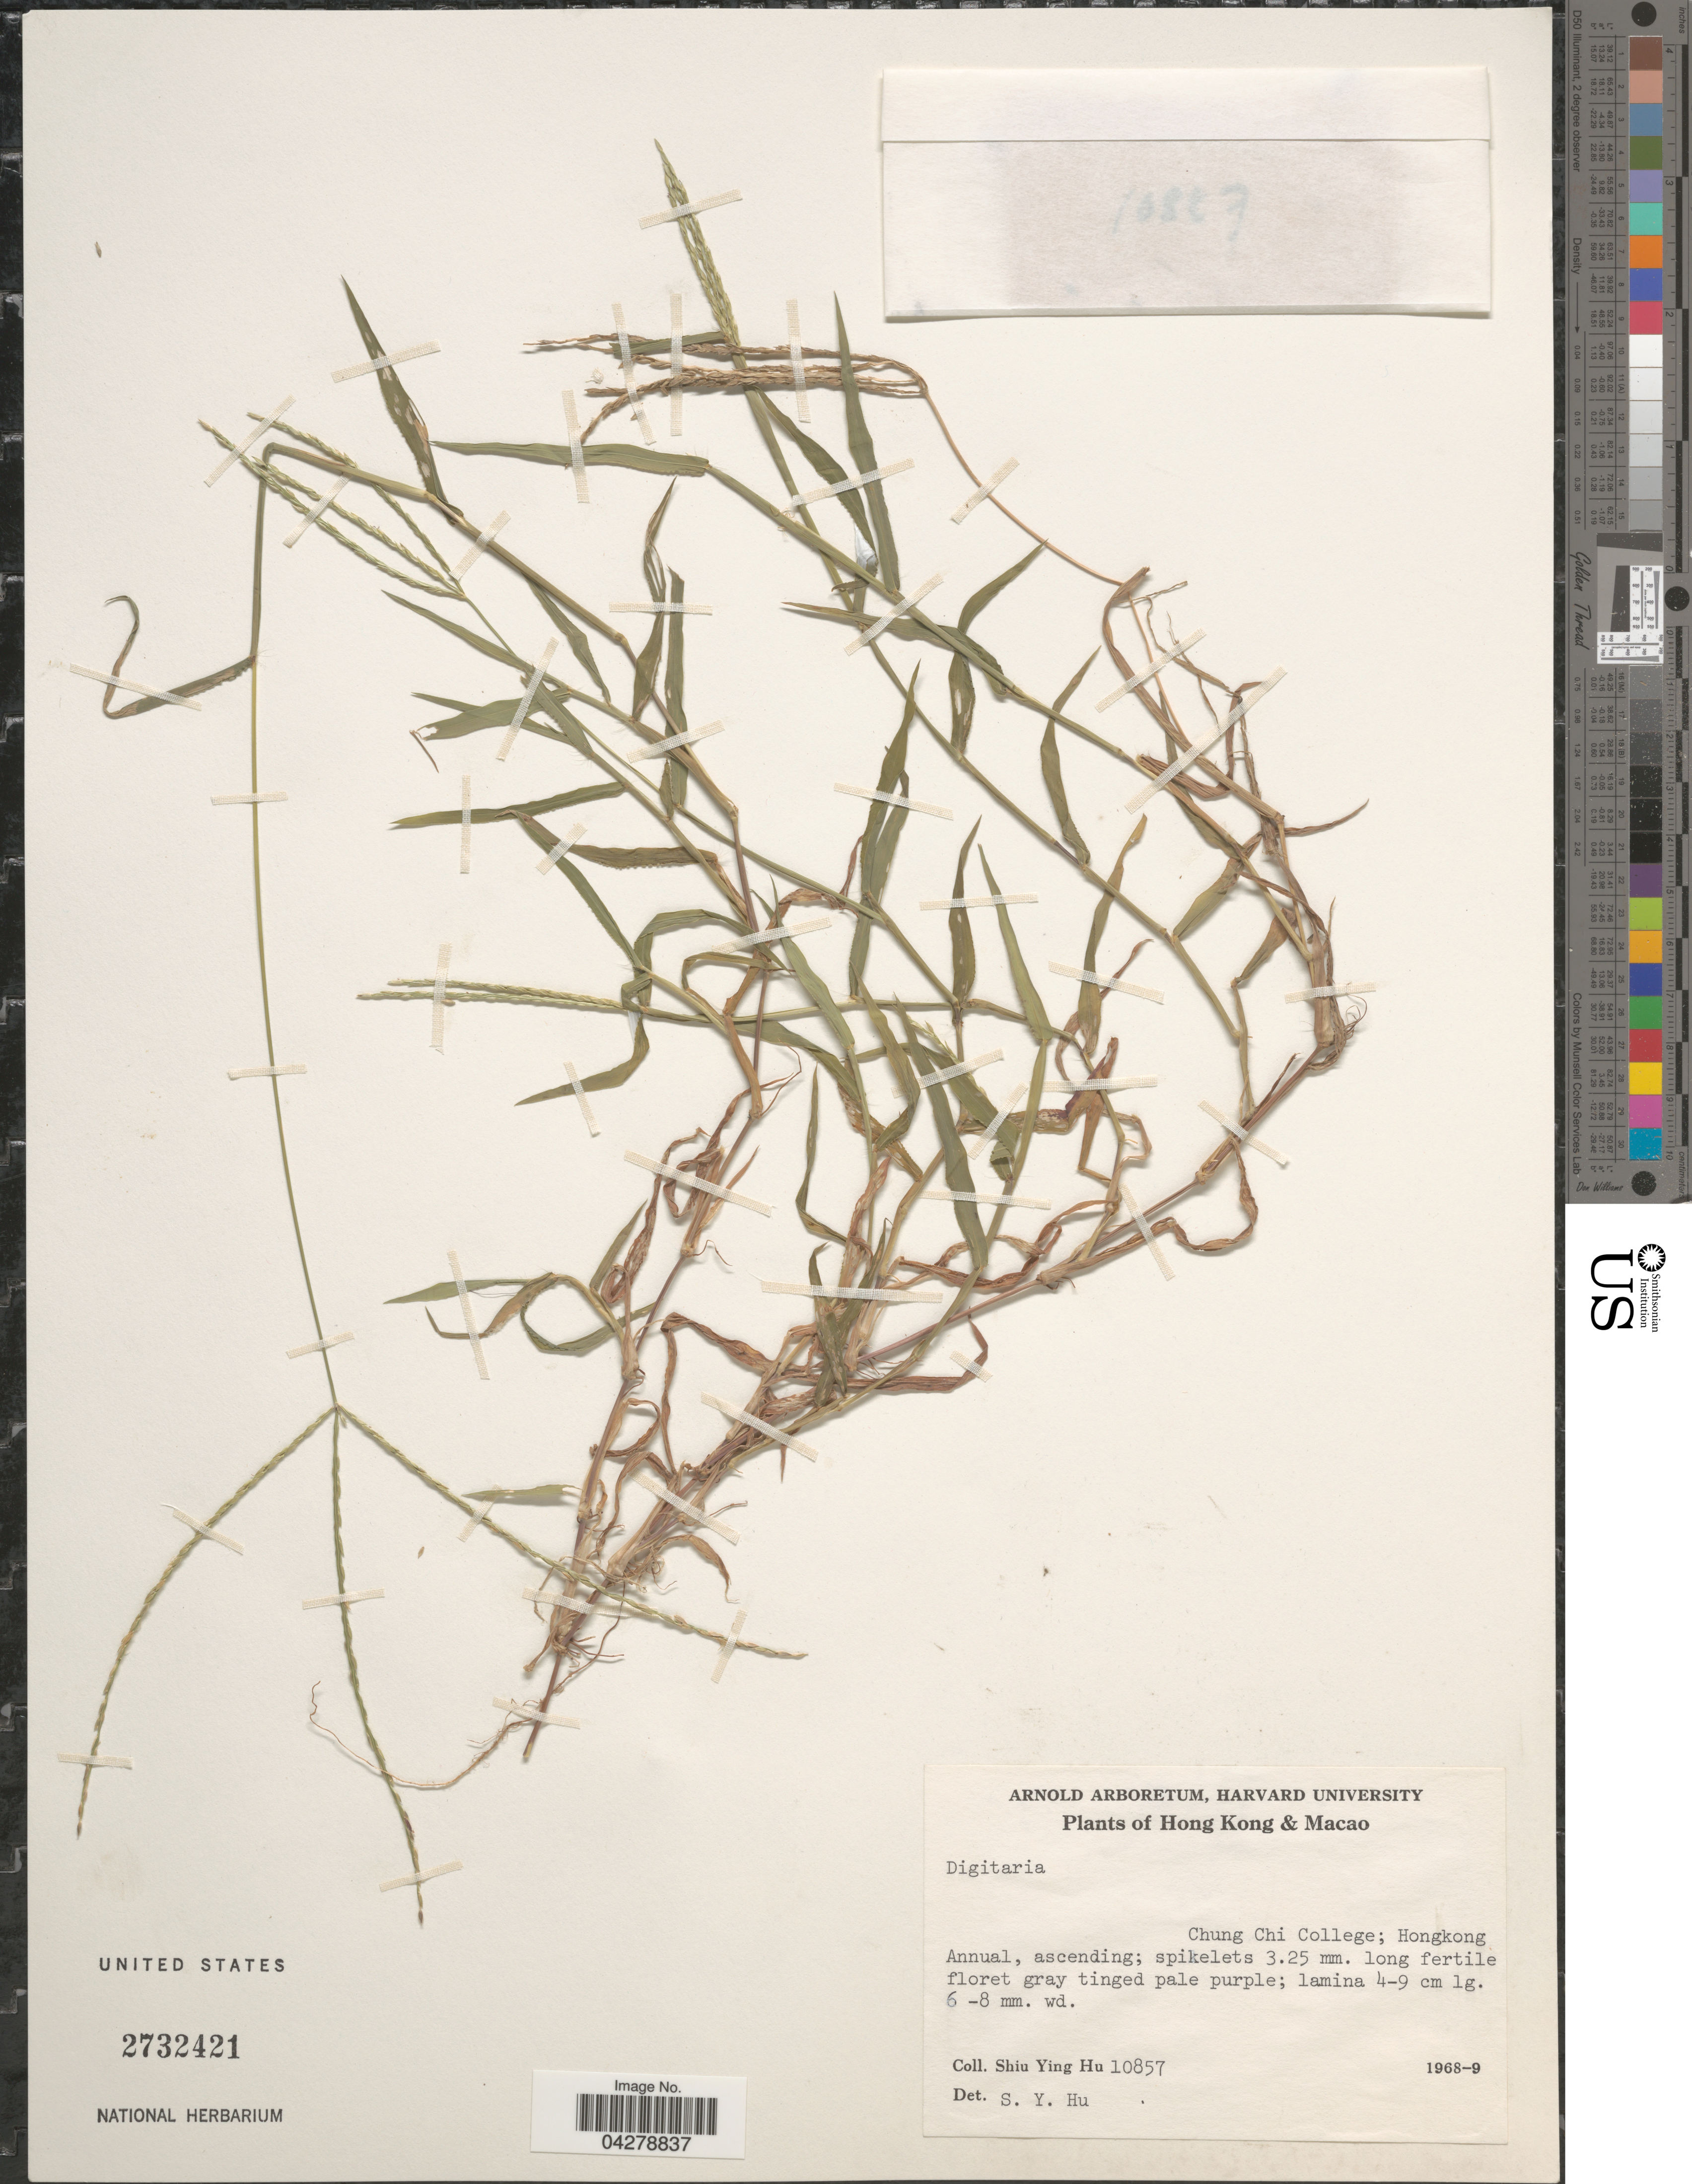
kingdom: Plantae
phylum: Tracheophyta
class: Liliopsida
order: Poales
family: Poaceae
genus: Digitaria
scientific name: Digitaria sp.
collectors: S. Y. Hu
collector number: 10857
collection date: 1968/1969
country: China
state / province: Hong Kong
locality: Chung Chi College.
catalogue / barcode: US 2732421